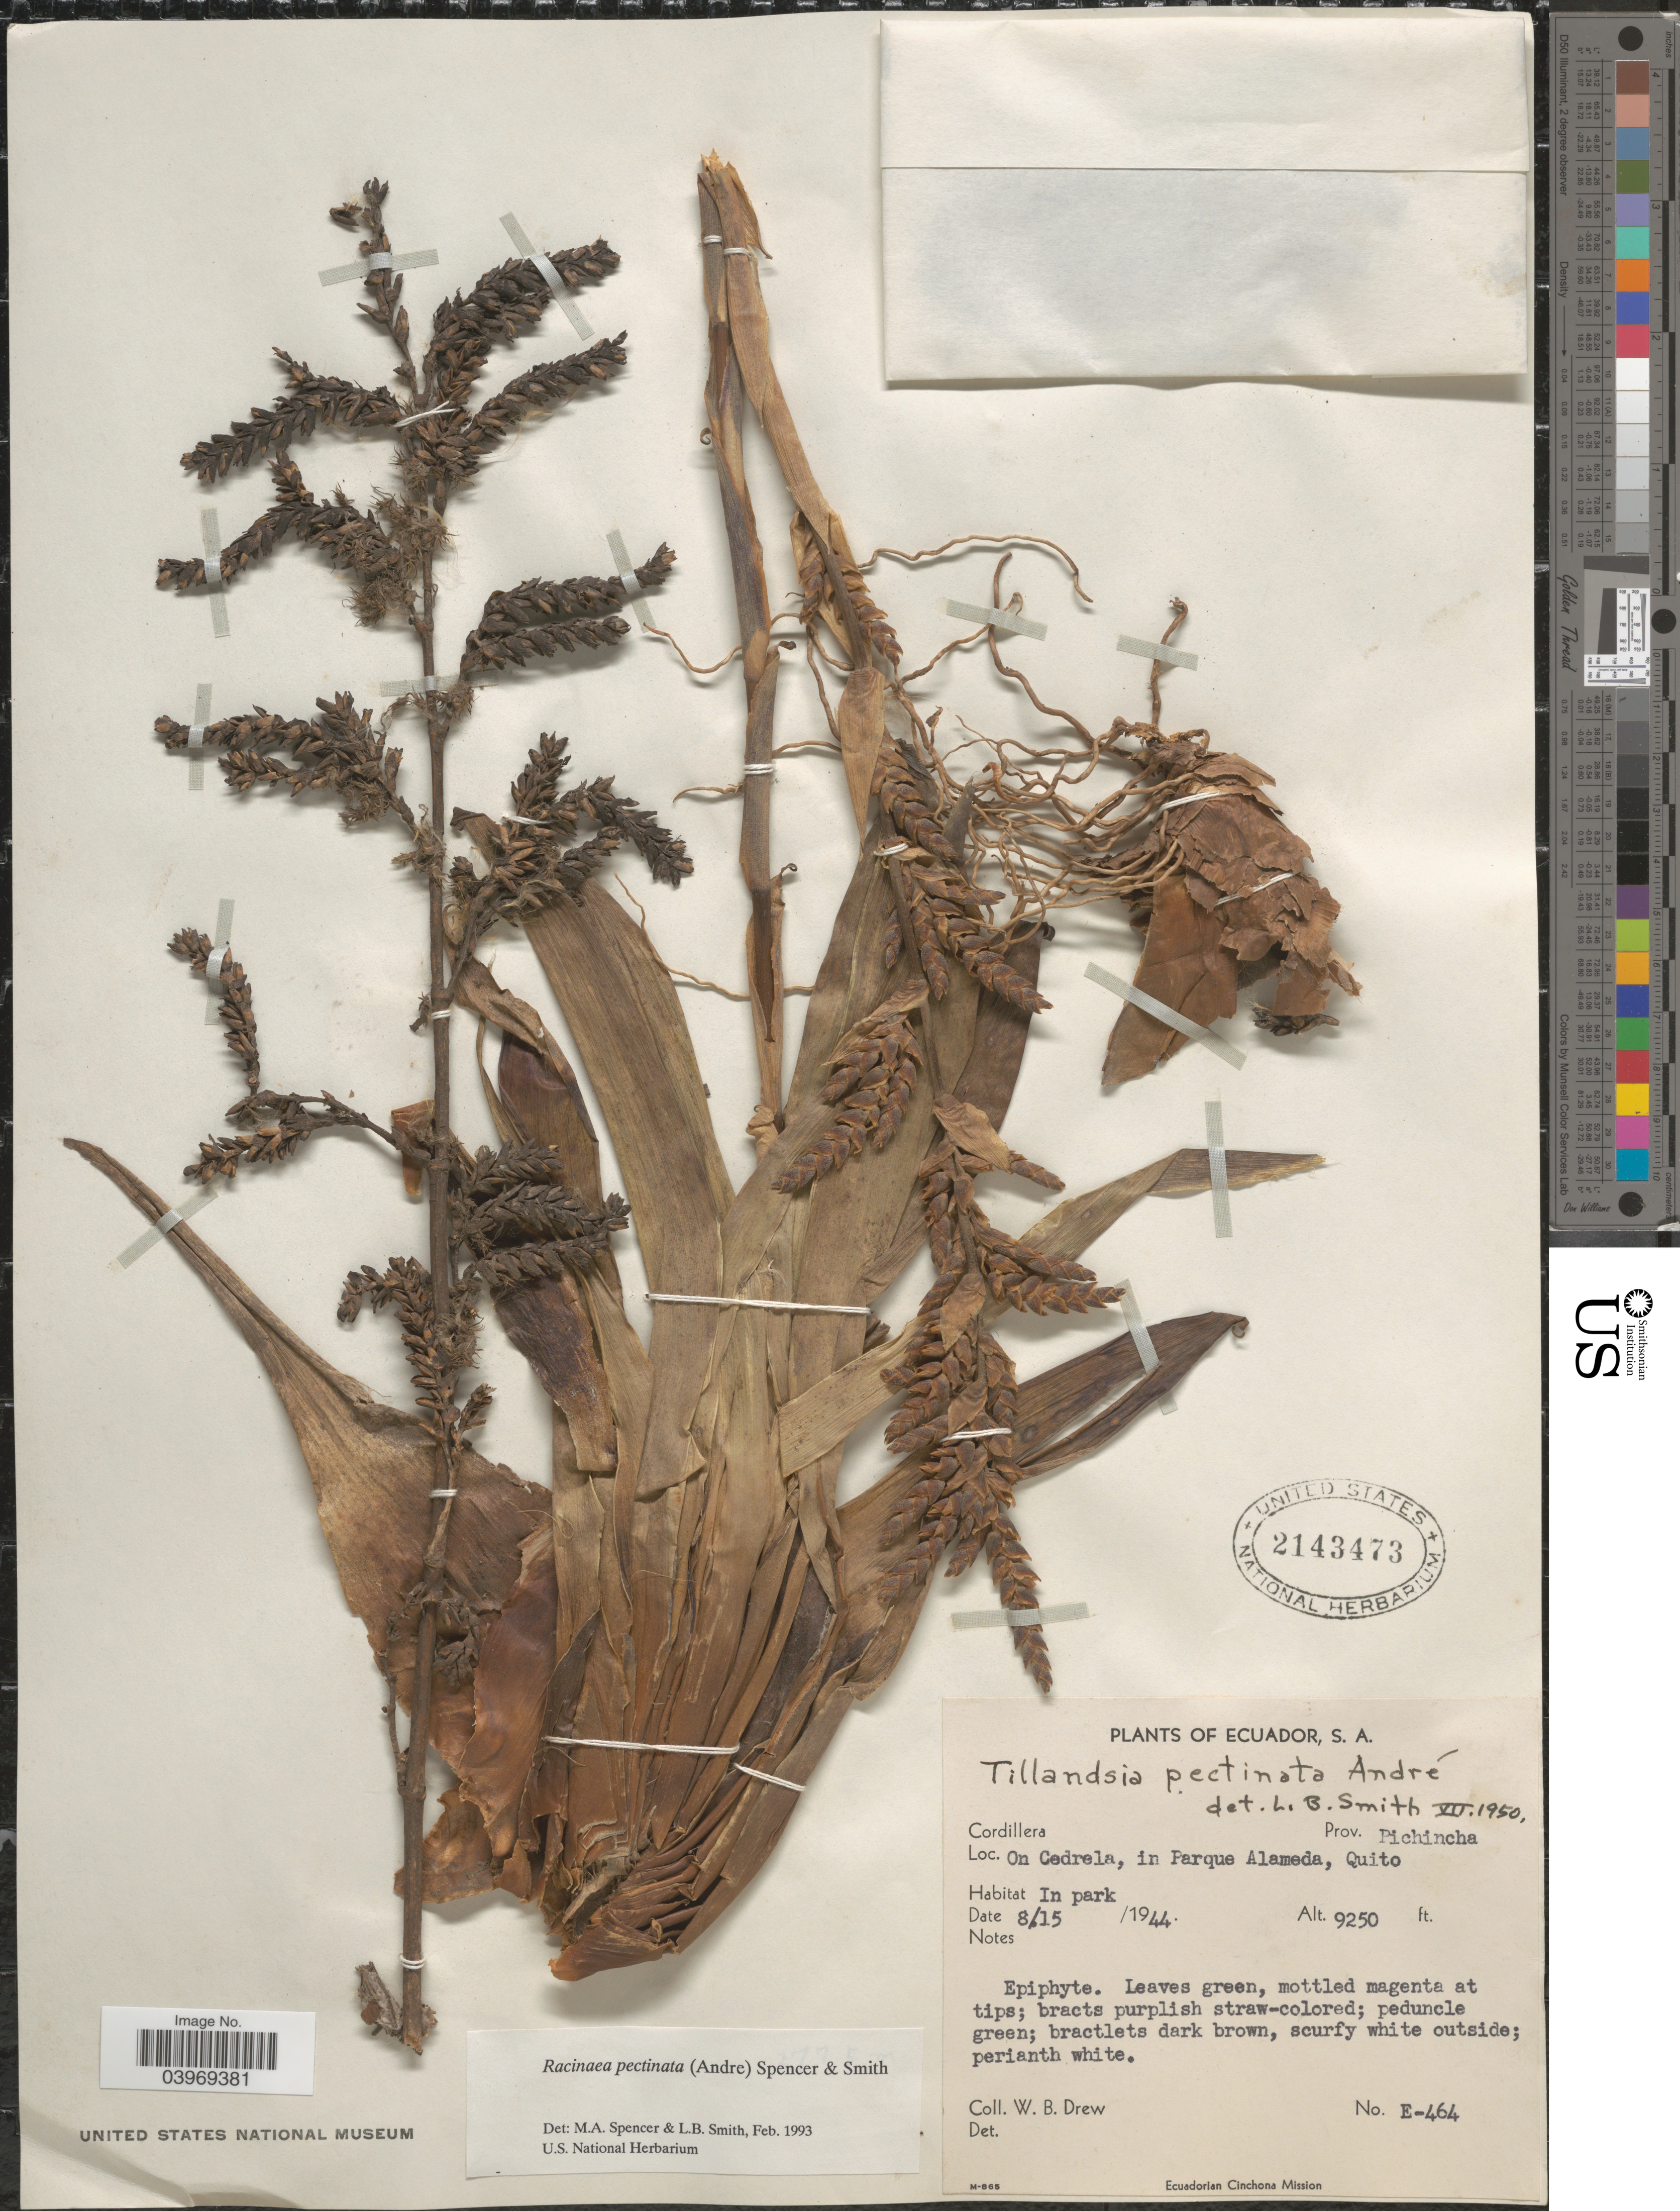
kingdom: Plantae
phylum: Tracheophyta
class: Liliopsida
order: Poales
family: Bromeliaceae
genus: Racinaea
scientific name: Racinaea pectinata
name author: (André) M.A. Spencer & L.B. Sm.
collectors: W. B. Drew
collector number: E464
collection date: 1944-08-15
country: Ecuador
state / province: Pichincha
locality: Cordillera. On Cedrela, in Parque Alameda, Quito.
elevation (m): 2819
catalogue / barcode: US 2143473